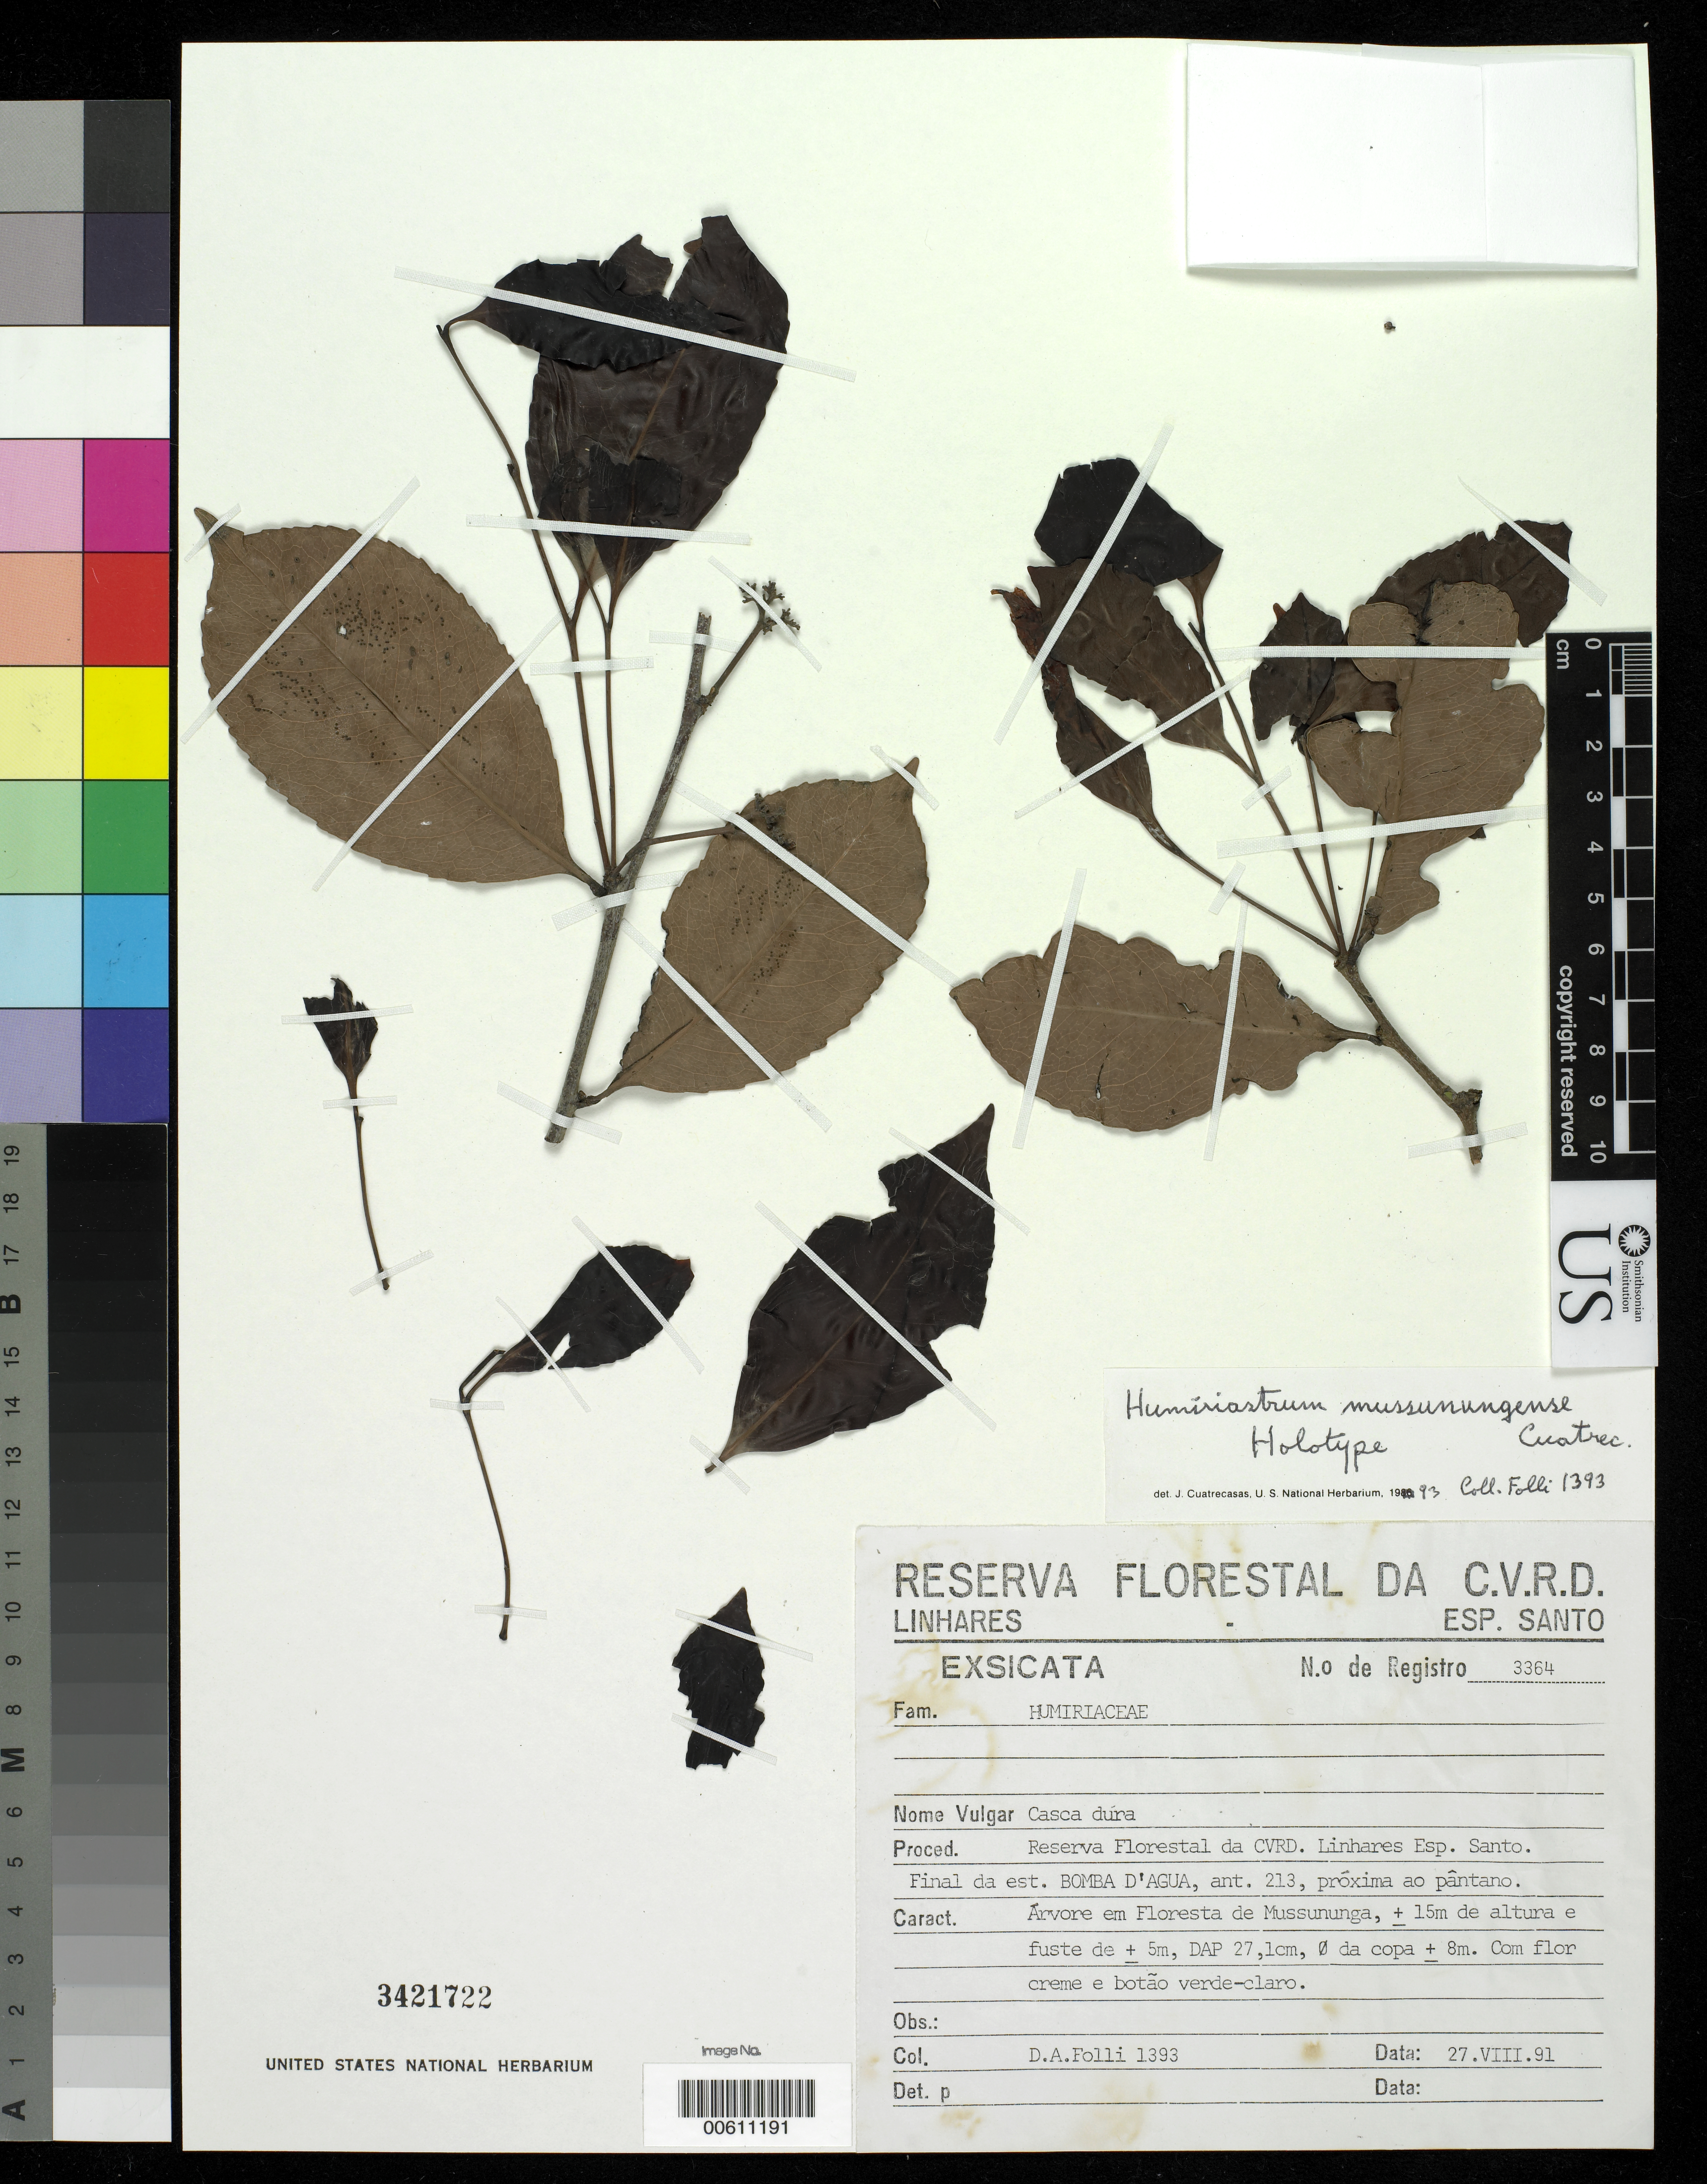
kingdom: Plantae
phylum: Tracheophyta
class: Magnoliopsida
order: Malpighiales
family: Humiriaceae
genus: Humiriastrum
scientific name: Humiriastrum mussunungense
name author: Cuatrec.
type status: Holotype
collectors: D. Folli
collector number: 1393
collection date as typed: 27 Aug 1991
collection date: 1991-08-27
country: Brazil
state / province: Espírito Santo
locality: Reserva Florestal da CVRD. Final da est. Bomba d'Agua, ant. 213, proximo ao pantano.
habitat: Árvore em Floresta de Mussununga.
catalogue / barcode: US 3421722